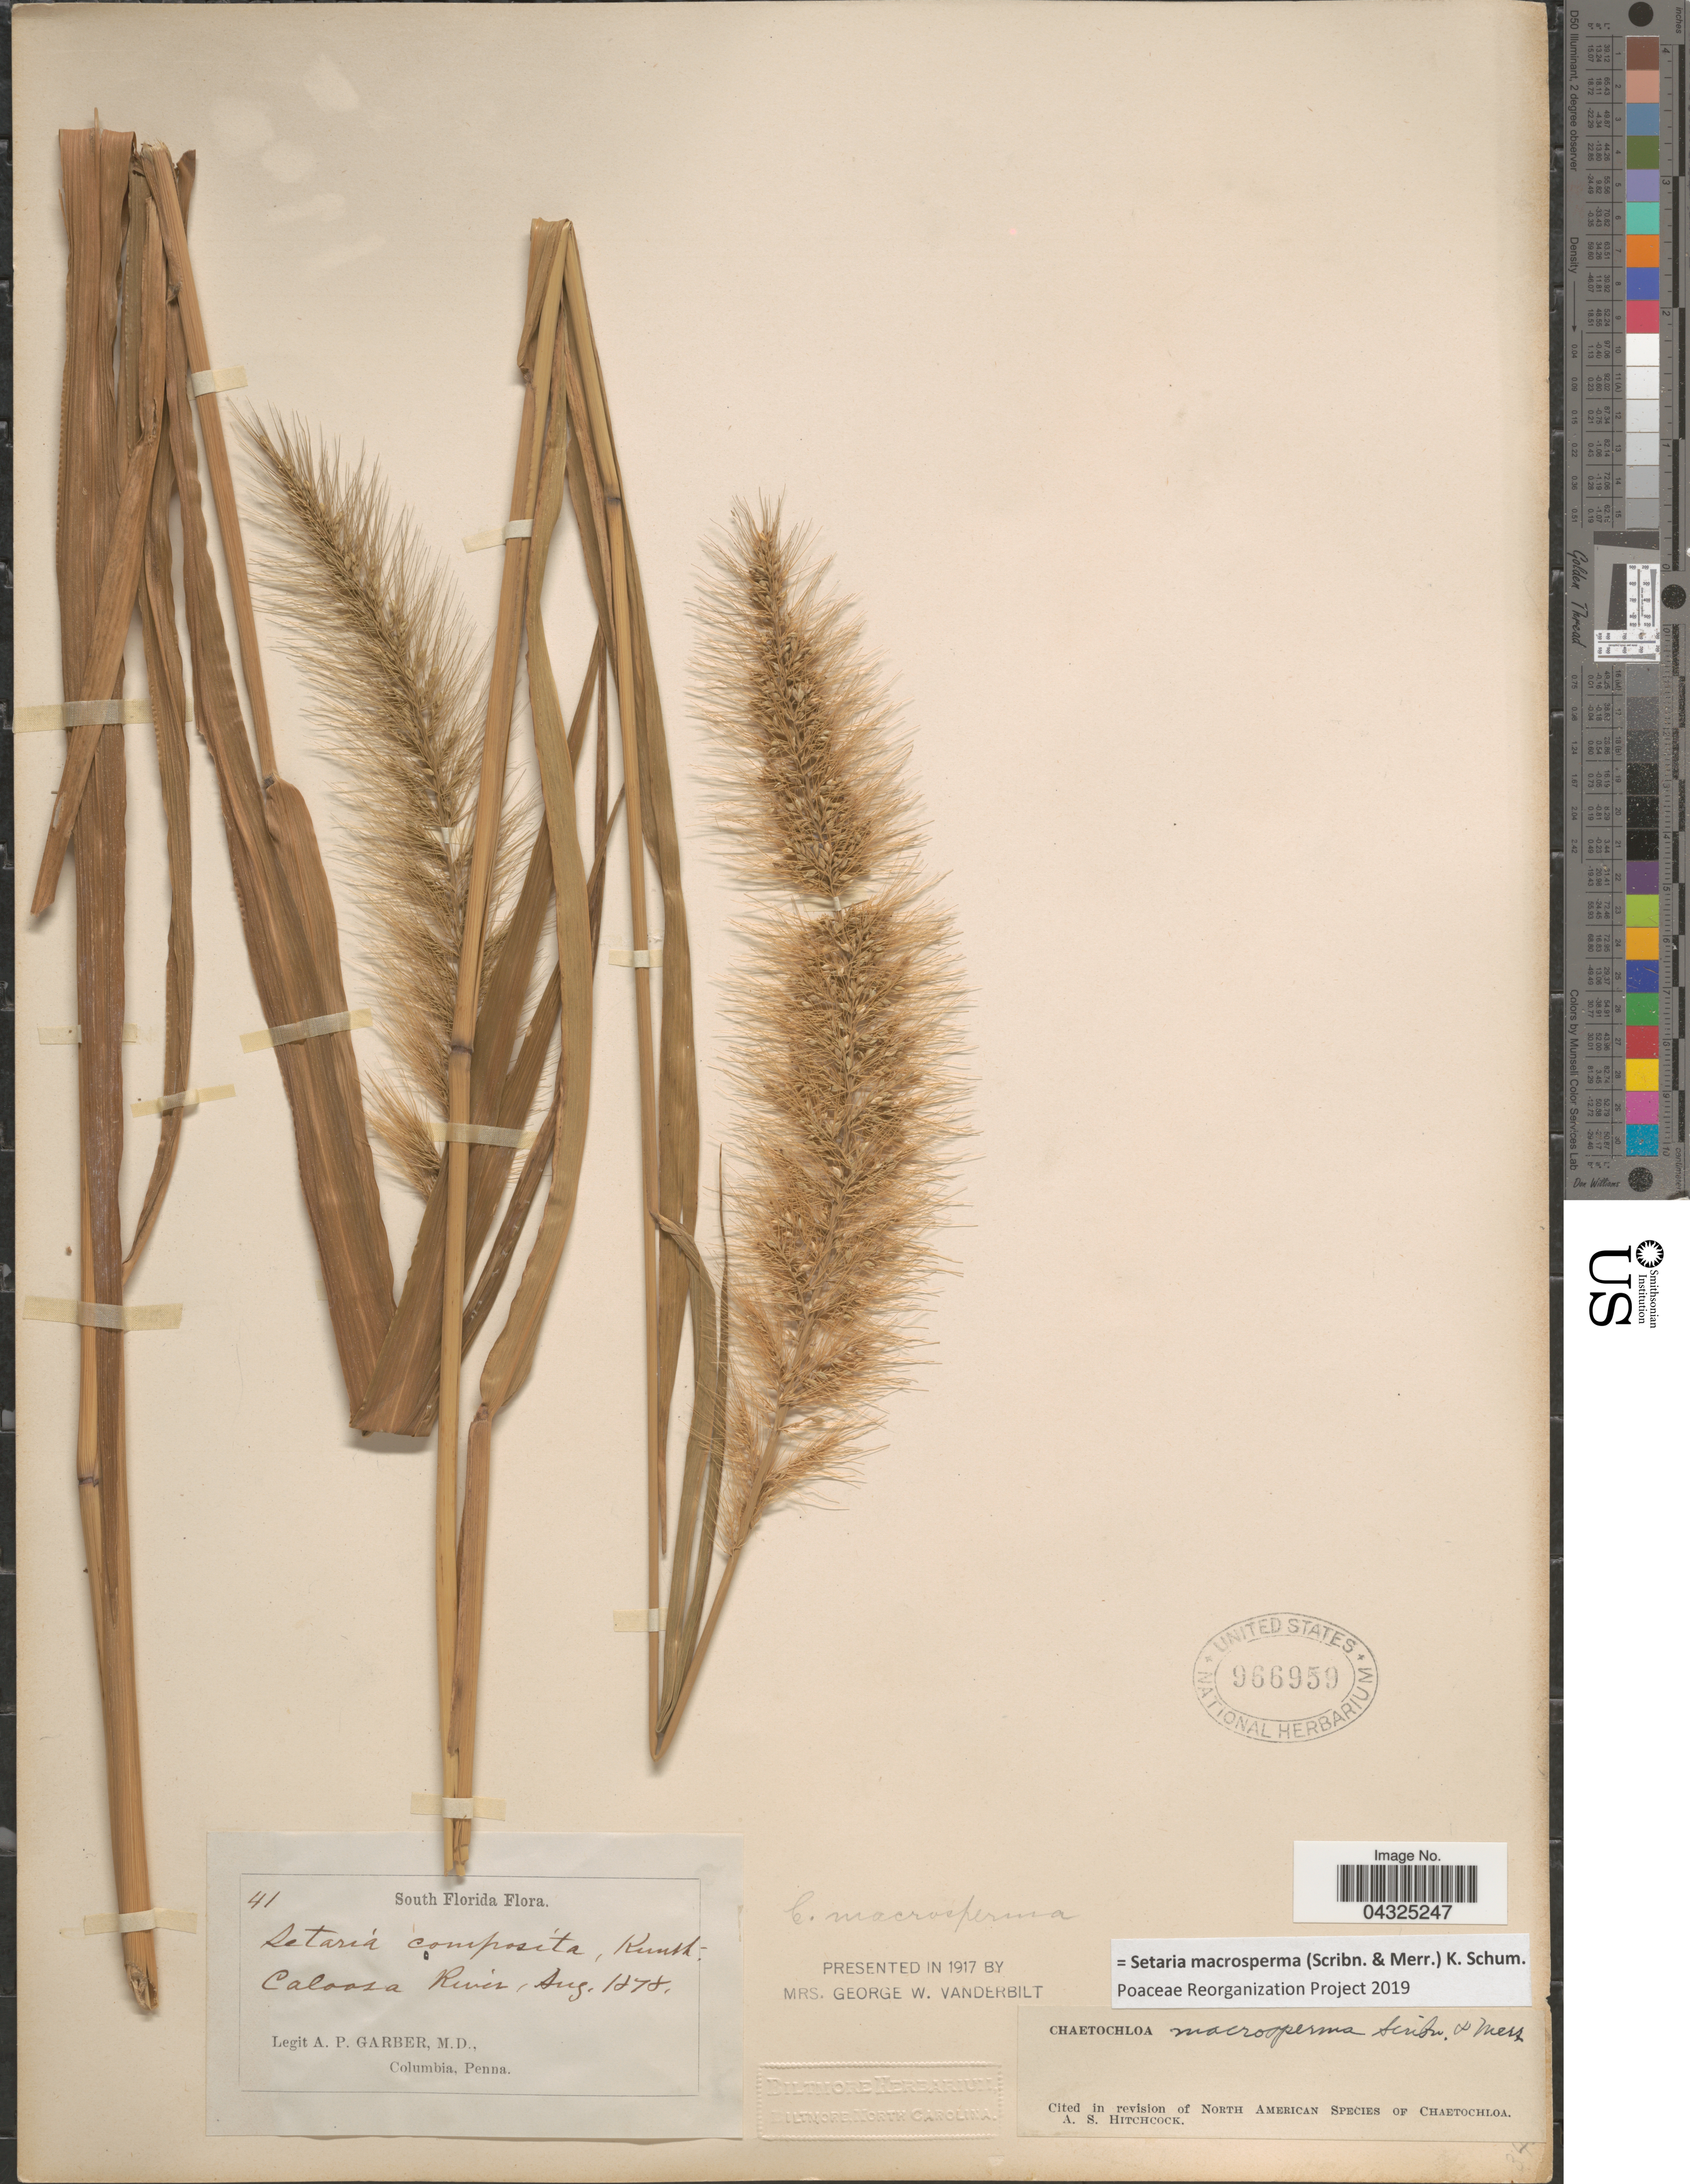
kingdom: Plantae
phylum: Tracheophyta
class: Liliopsida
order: Poales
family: Poaceae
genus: Setaria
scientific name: Setaria macrosperma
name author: (Scribn. & Merr.) K. Schum.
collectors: A. P. Garber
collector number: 41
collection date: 1878-08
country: United States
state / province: Florida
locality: South Florida. Caloosa River.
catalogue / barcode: US 966959